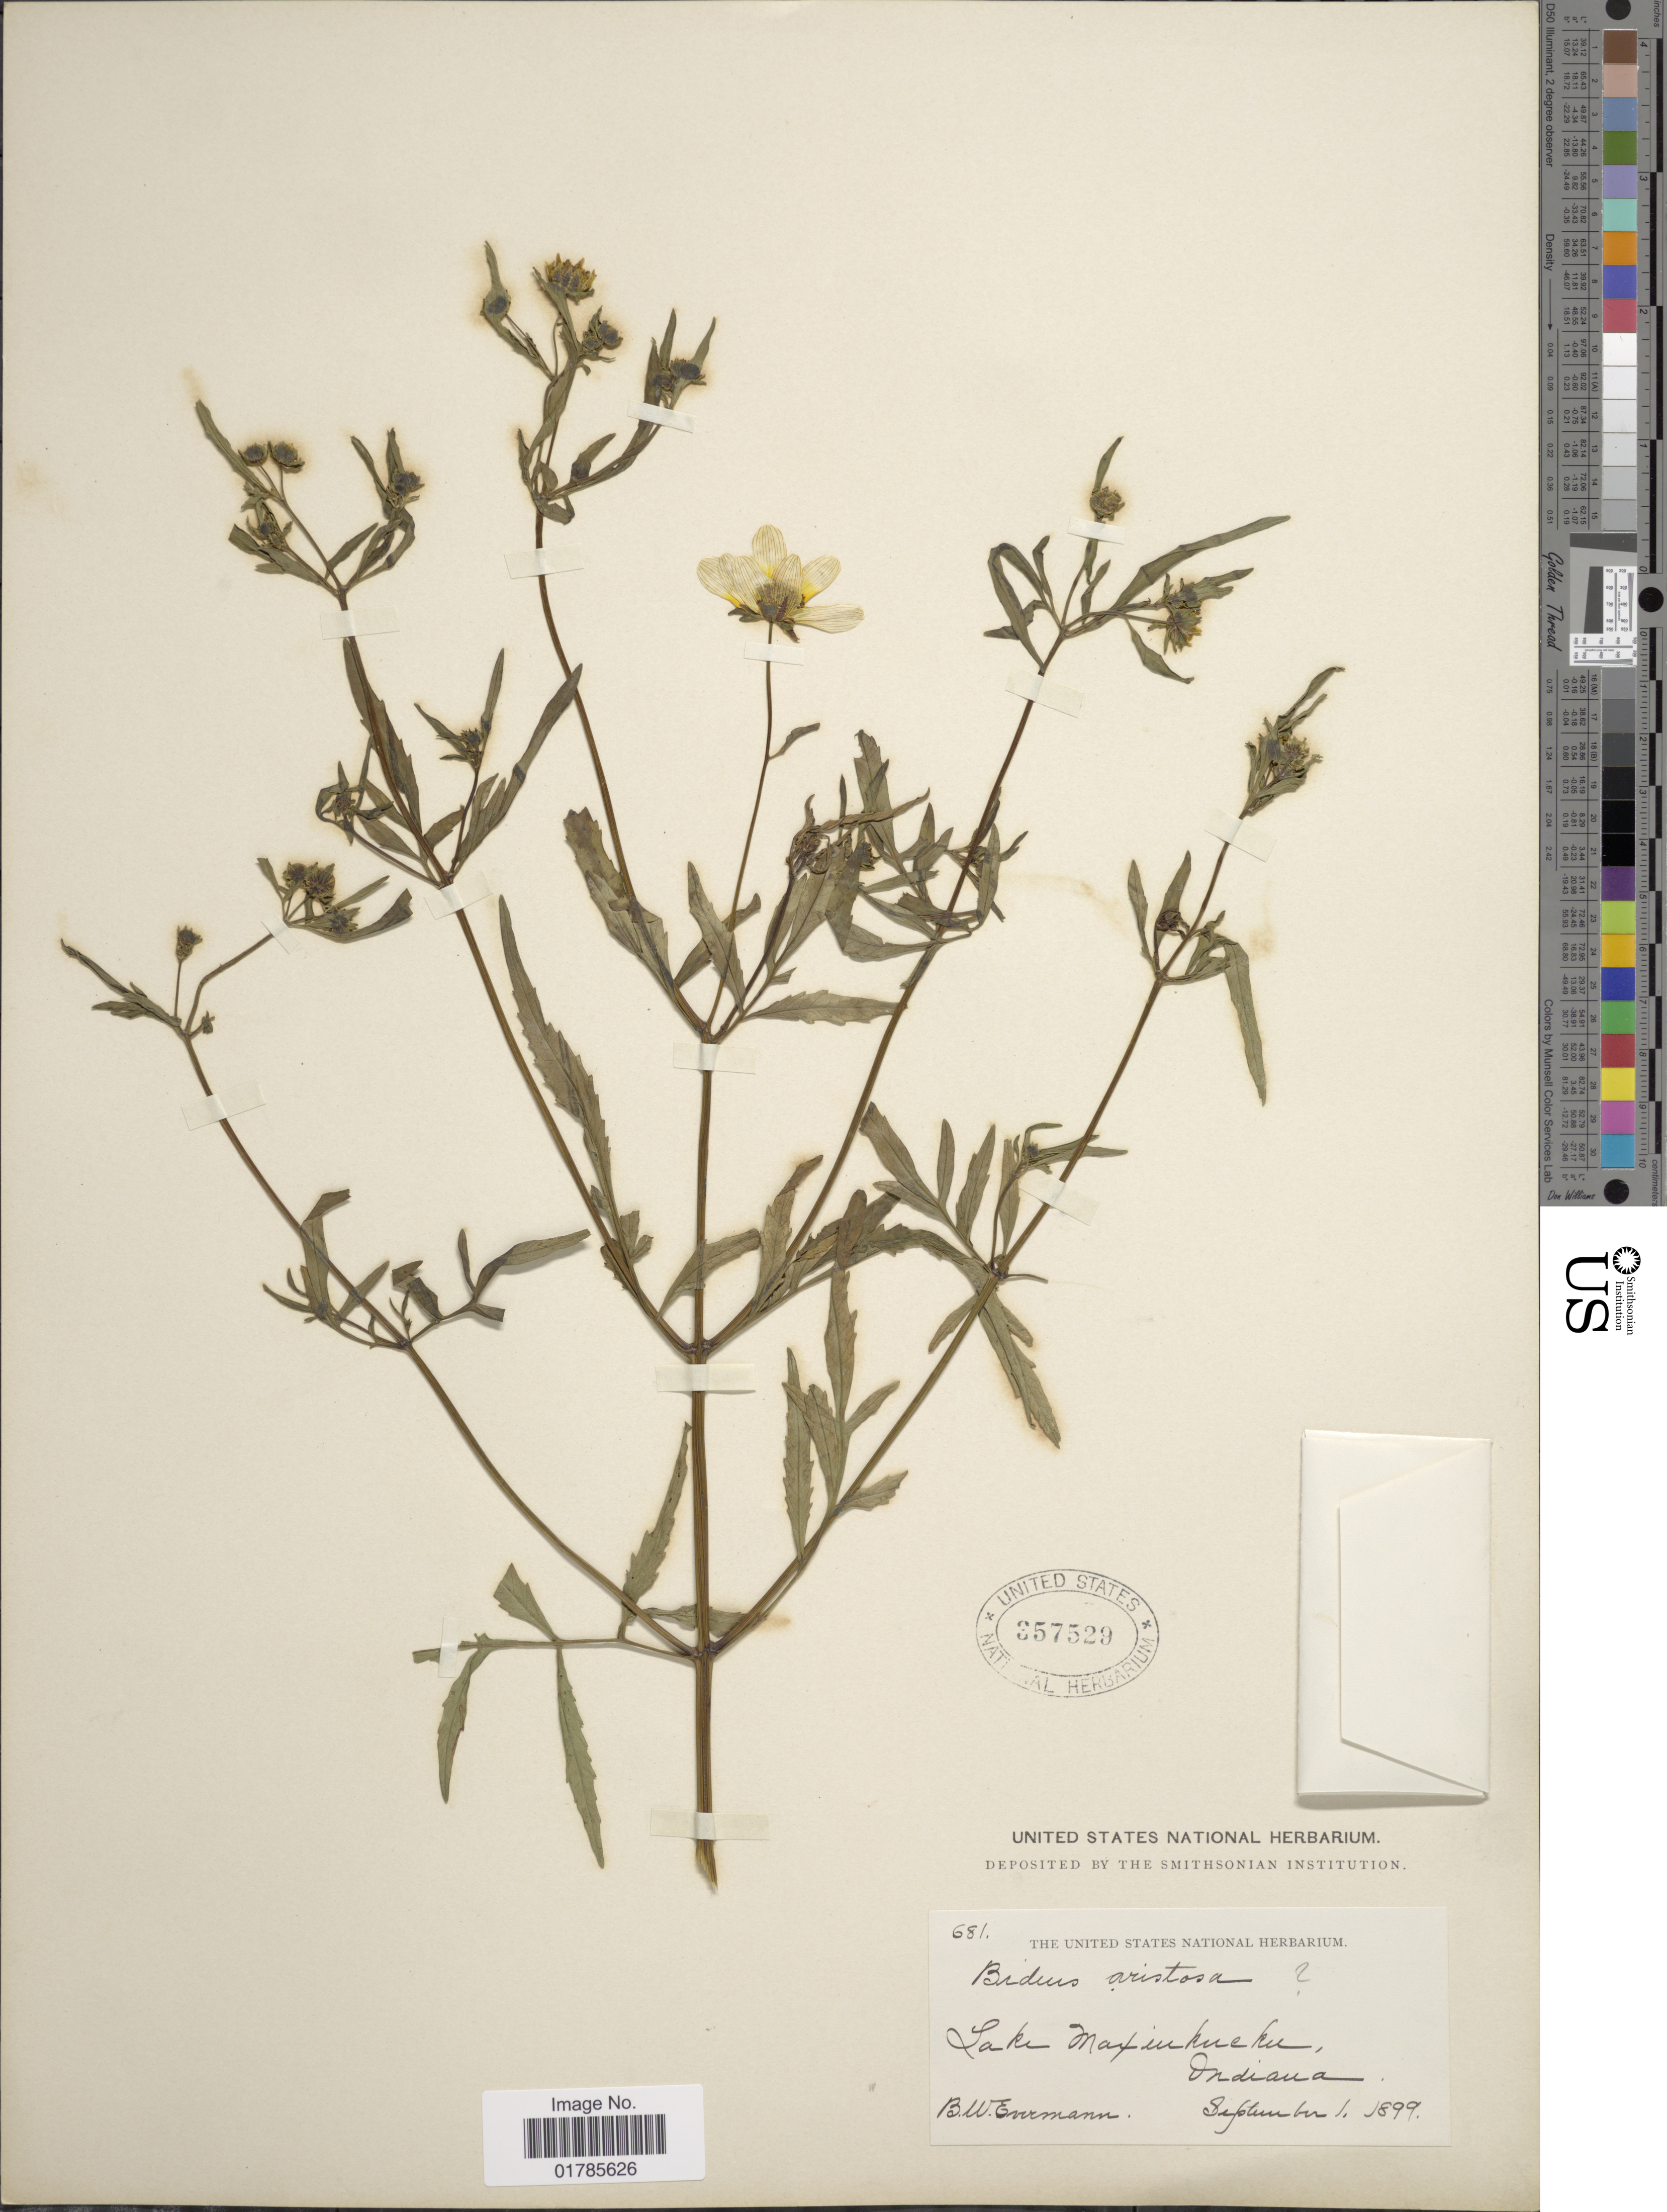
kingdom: Plantae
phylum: Tracheophyta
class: Magnoliopsida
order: Asterales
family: Asteraceae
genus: Bidens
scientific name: Bidens aristosa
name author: (Michx.) Britton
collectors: B. W. Evermann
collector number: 681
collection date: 1899-09-01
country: United States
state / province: Indiana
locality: Lake Maxinkuckee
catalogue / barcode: US 357529